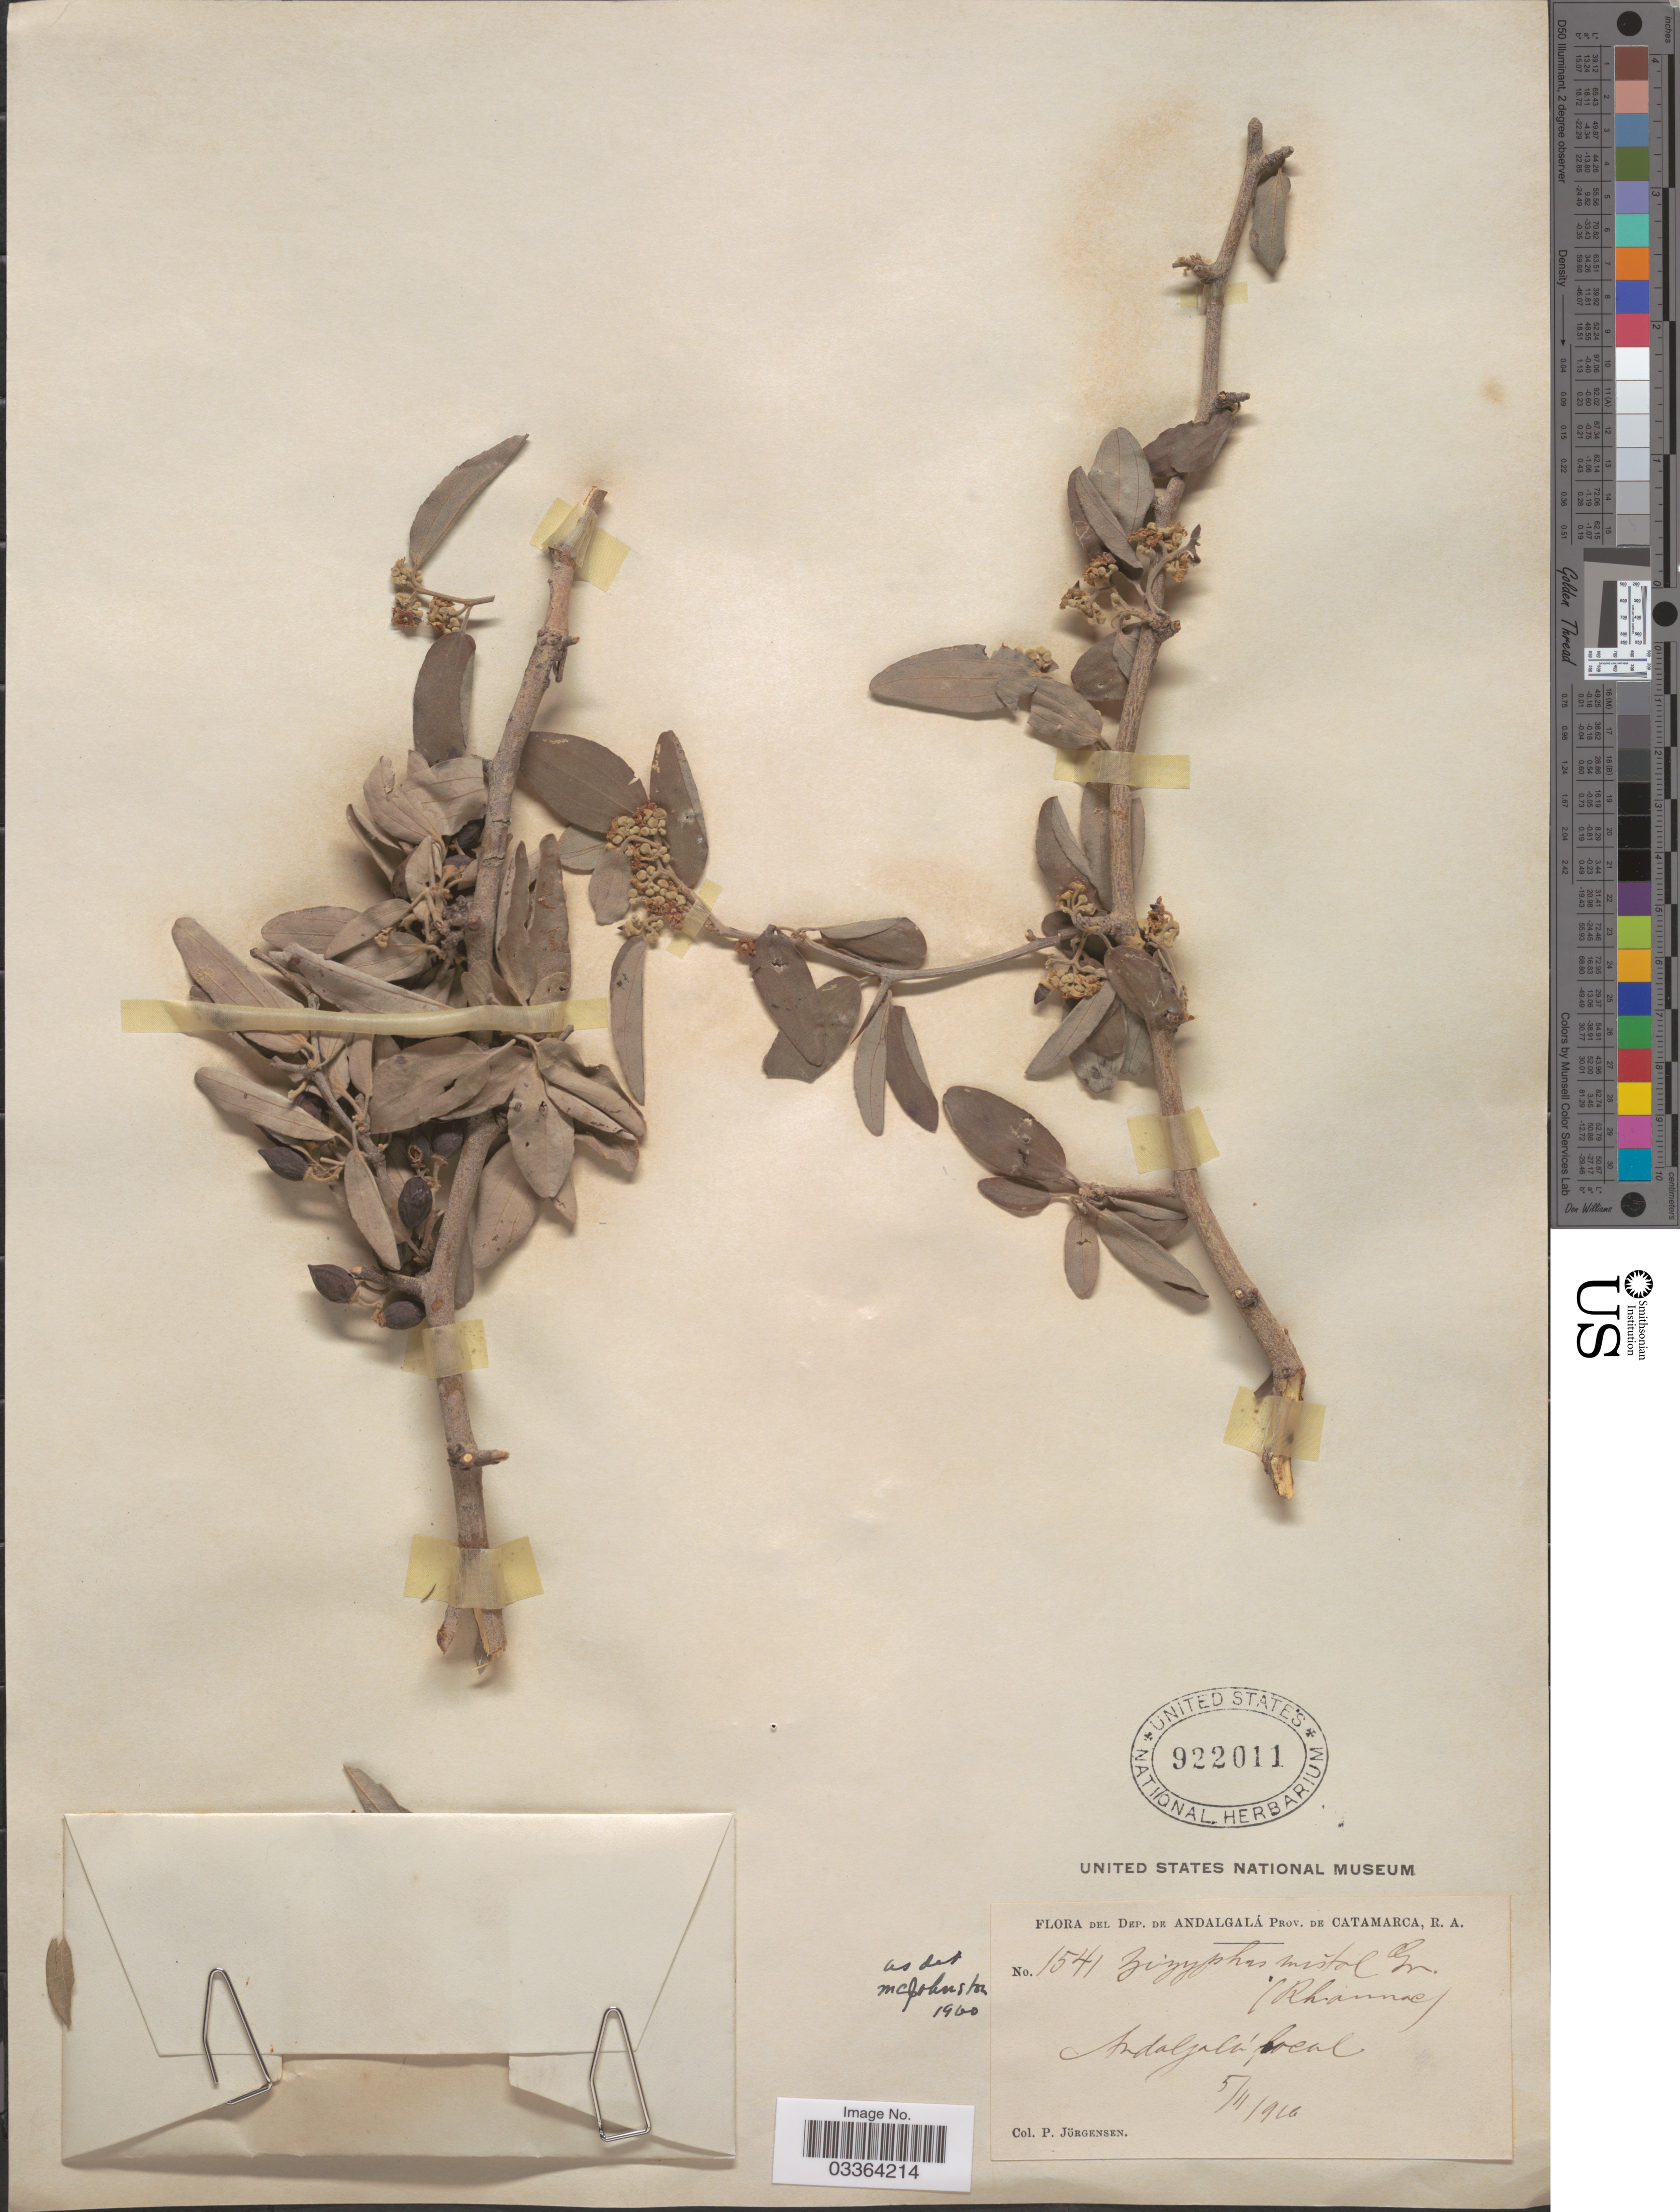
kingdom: Plantae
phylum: Tracheophyta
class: Magnoliopsida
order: Rosales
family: Rhamnaceae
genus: Sarcomphalus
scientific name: Sarcomphalus mistol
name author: (Griseb.) Hauenschild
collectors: P. Jörgensen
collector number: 1541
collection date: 1916-11-05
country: Argentina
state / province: Catamarca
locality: Dep. de Andalgalá, Andalgalá.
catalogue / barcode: US 922011